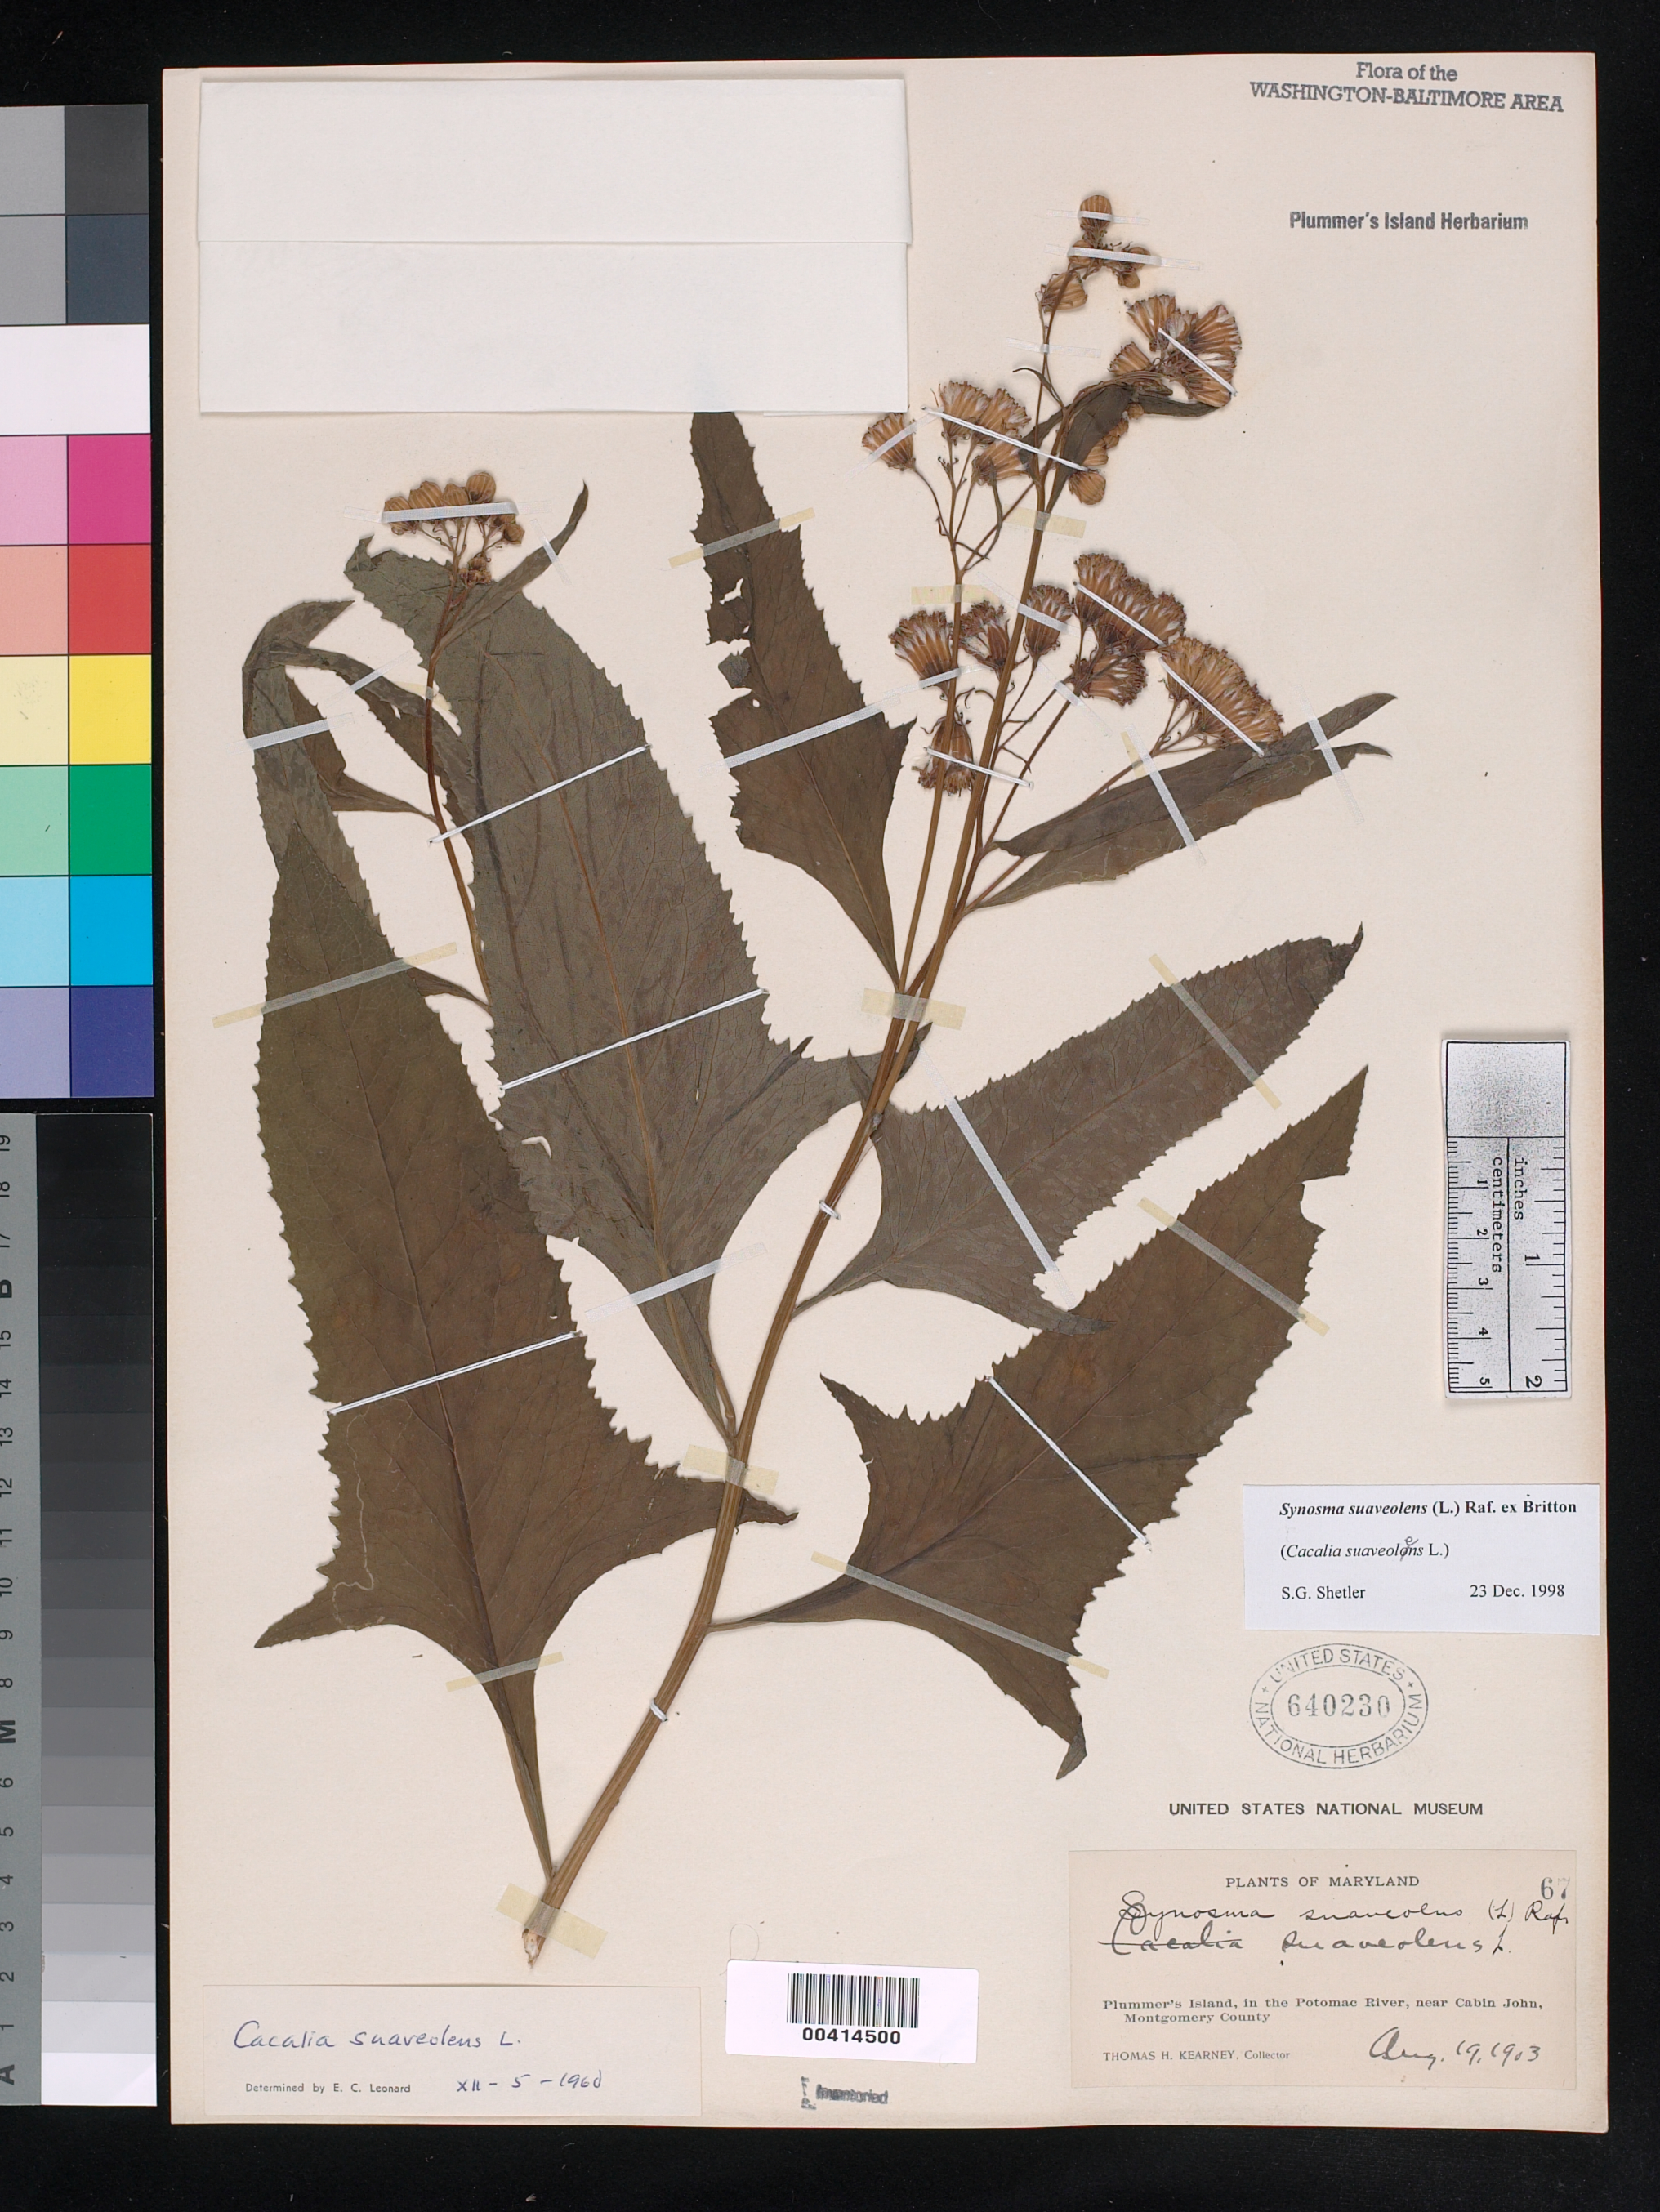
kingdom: Plantae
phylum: Tracheophyta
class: Magnoliopsida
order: Asterales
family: Asteraceae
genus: Hasteola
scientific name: Hasteola suaveolens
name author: (L.) Pojark.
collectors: T. H. Kearney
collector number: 67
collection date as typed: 19 Aug 1903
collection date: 1903-08-19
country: United States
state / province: Maryland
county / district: Montgomery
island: Plummers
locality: Plummers Island C. & O. Canal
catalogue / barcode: US 640230